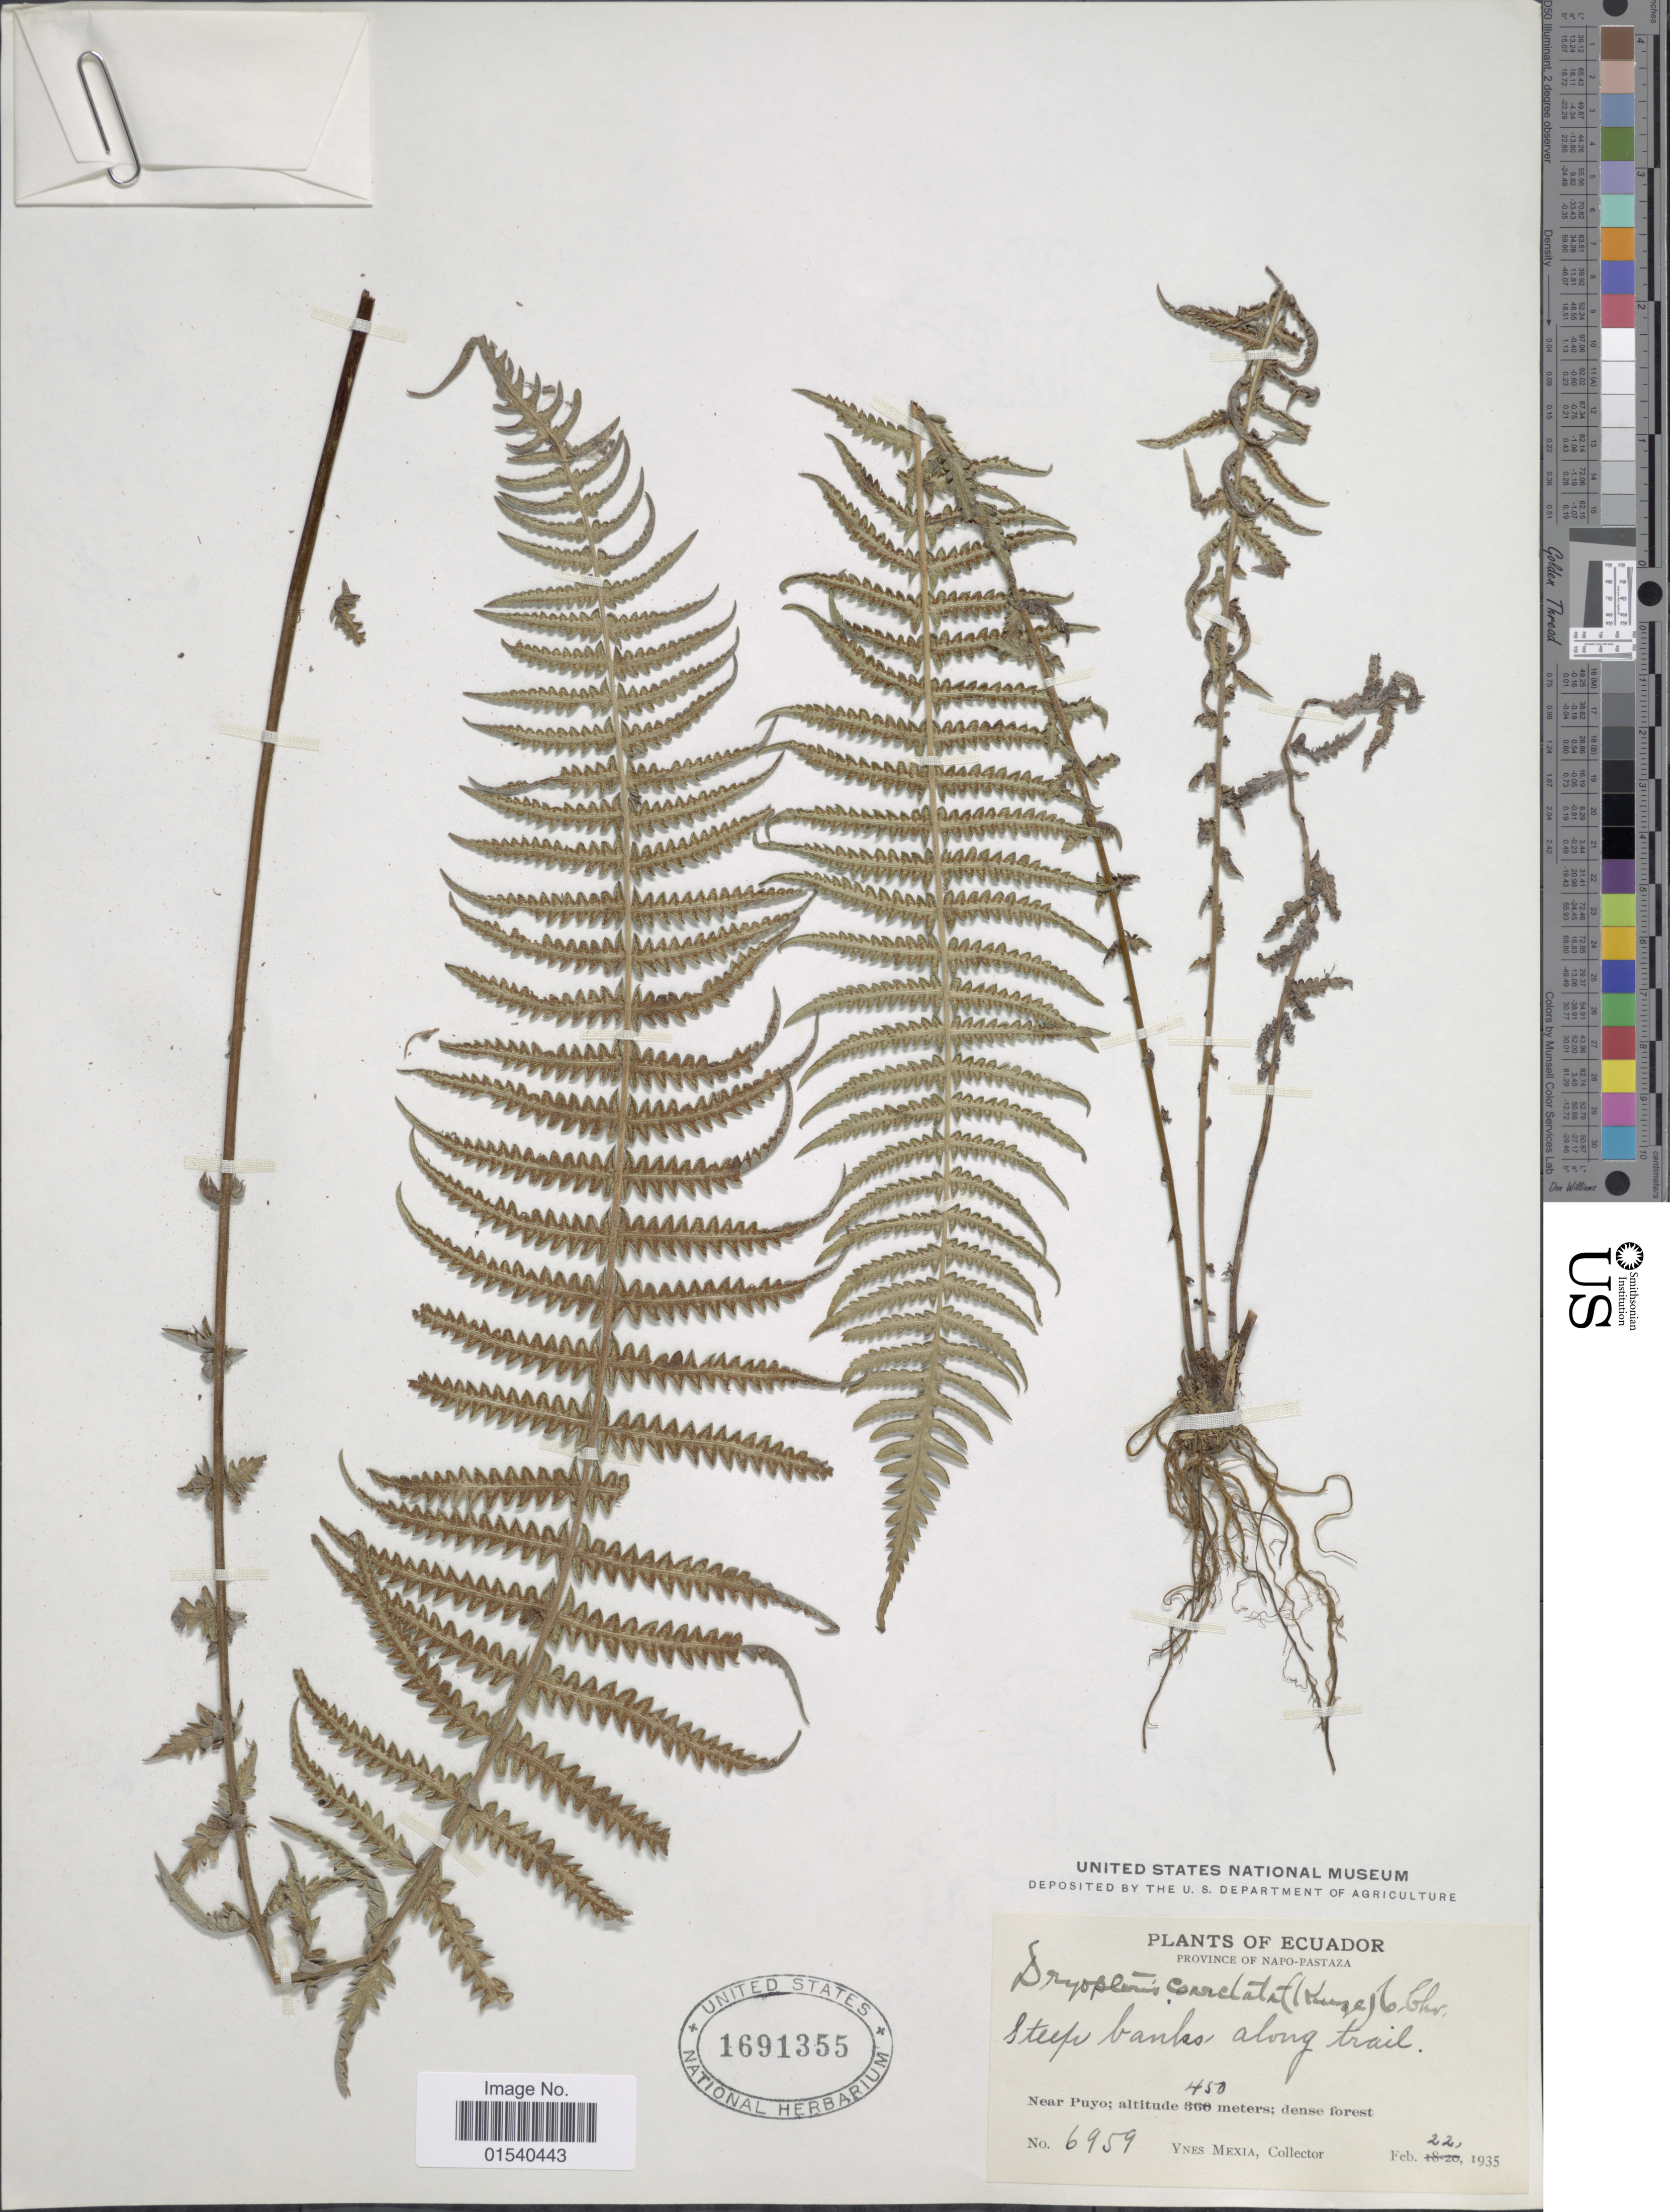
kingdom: Plantae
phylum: Tracheophyta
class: Polypodiopsida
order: Polypodiales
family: Thelypteridaceae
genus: Amauropelta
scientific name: Amauropelta opposita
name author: (Vahl) Pic. Serm.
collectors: Y. Mexia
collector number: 6959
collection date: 1935-02-22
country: Ecuador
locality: Province of Napo-Pastaza, Near Puyu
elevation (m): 450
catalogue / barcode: US 1691355